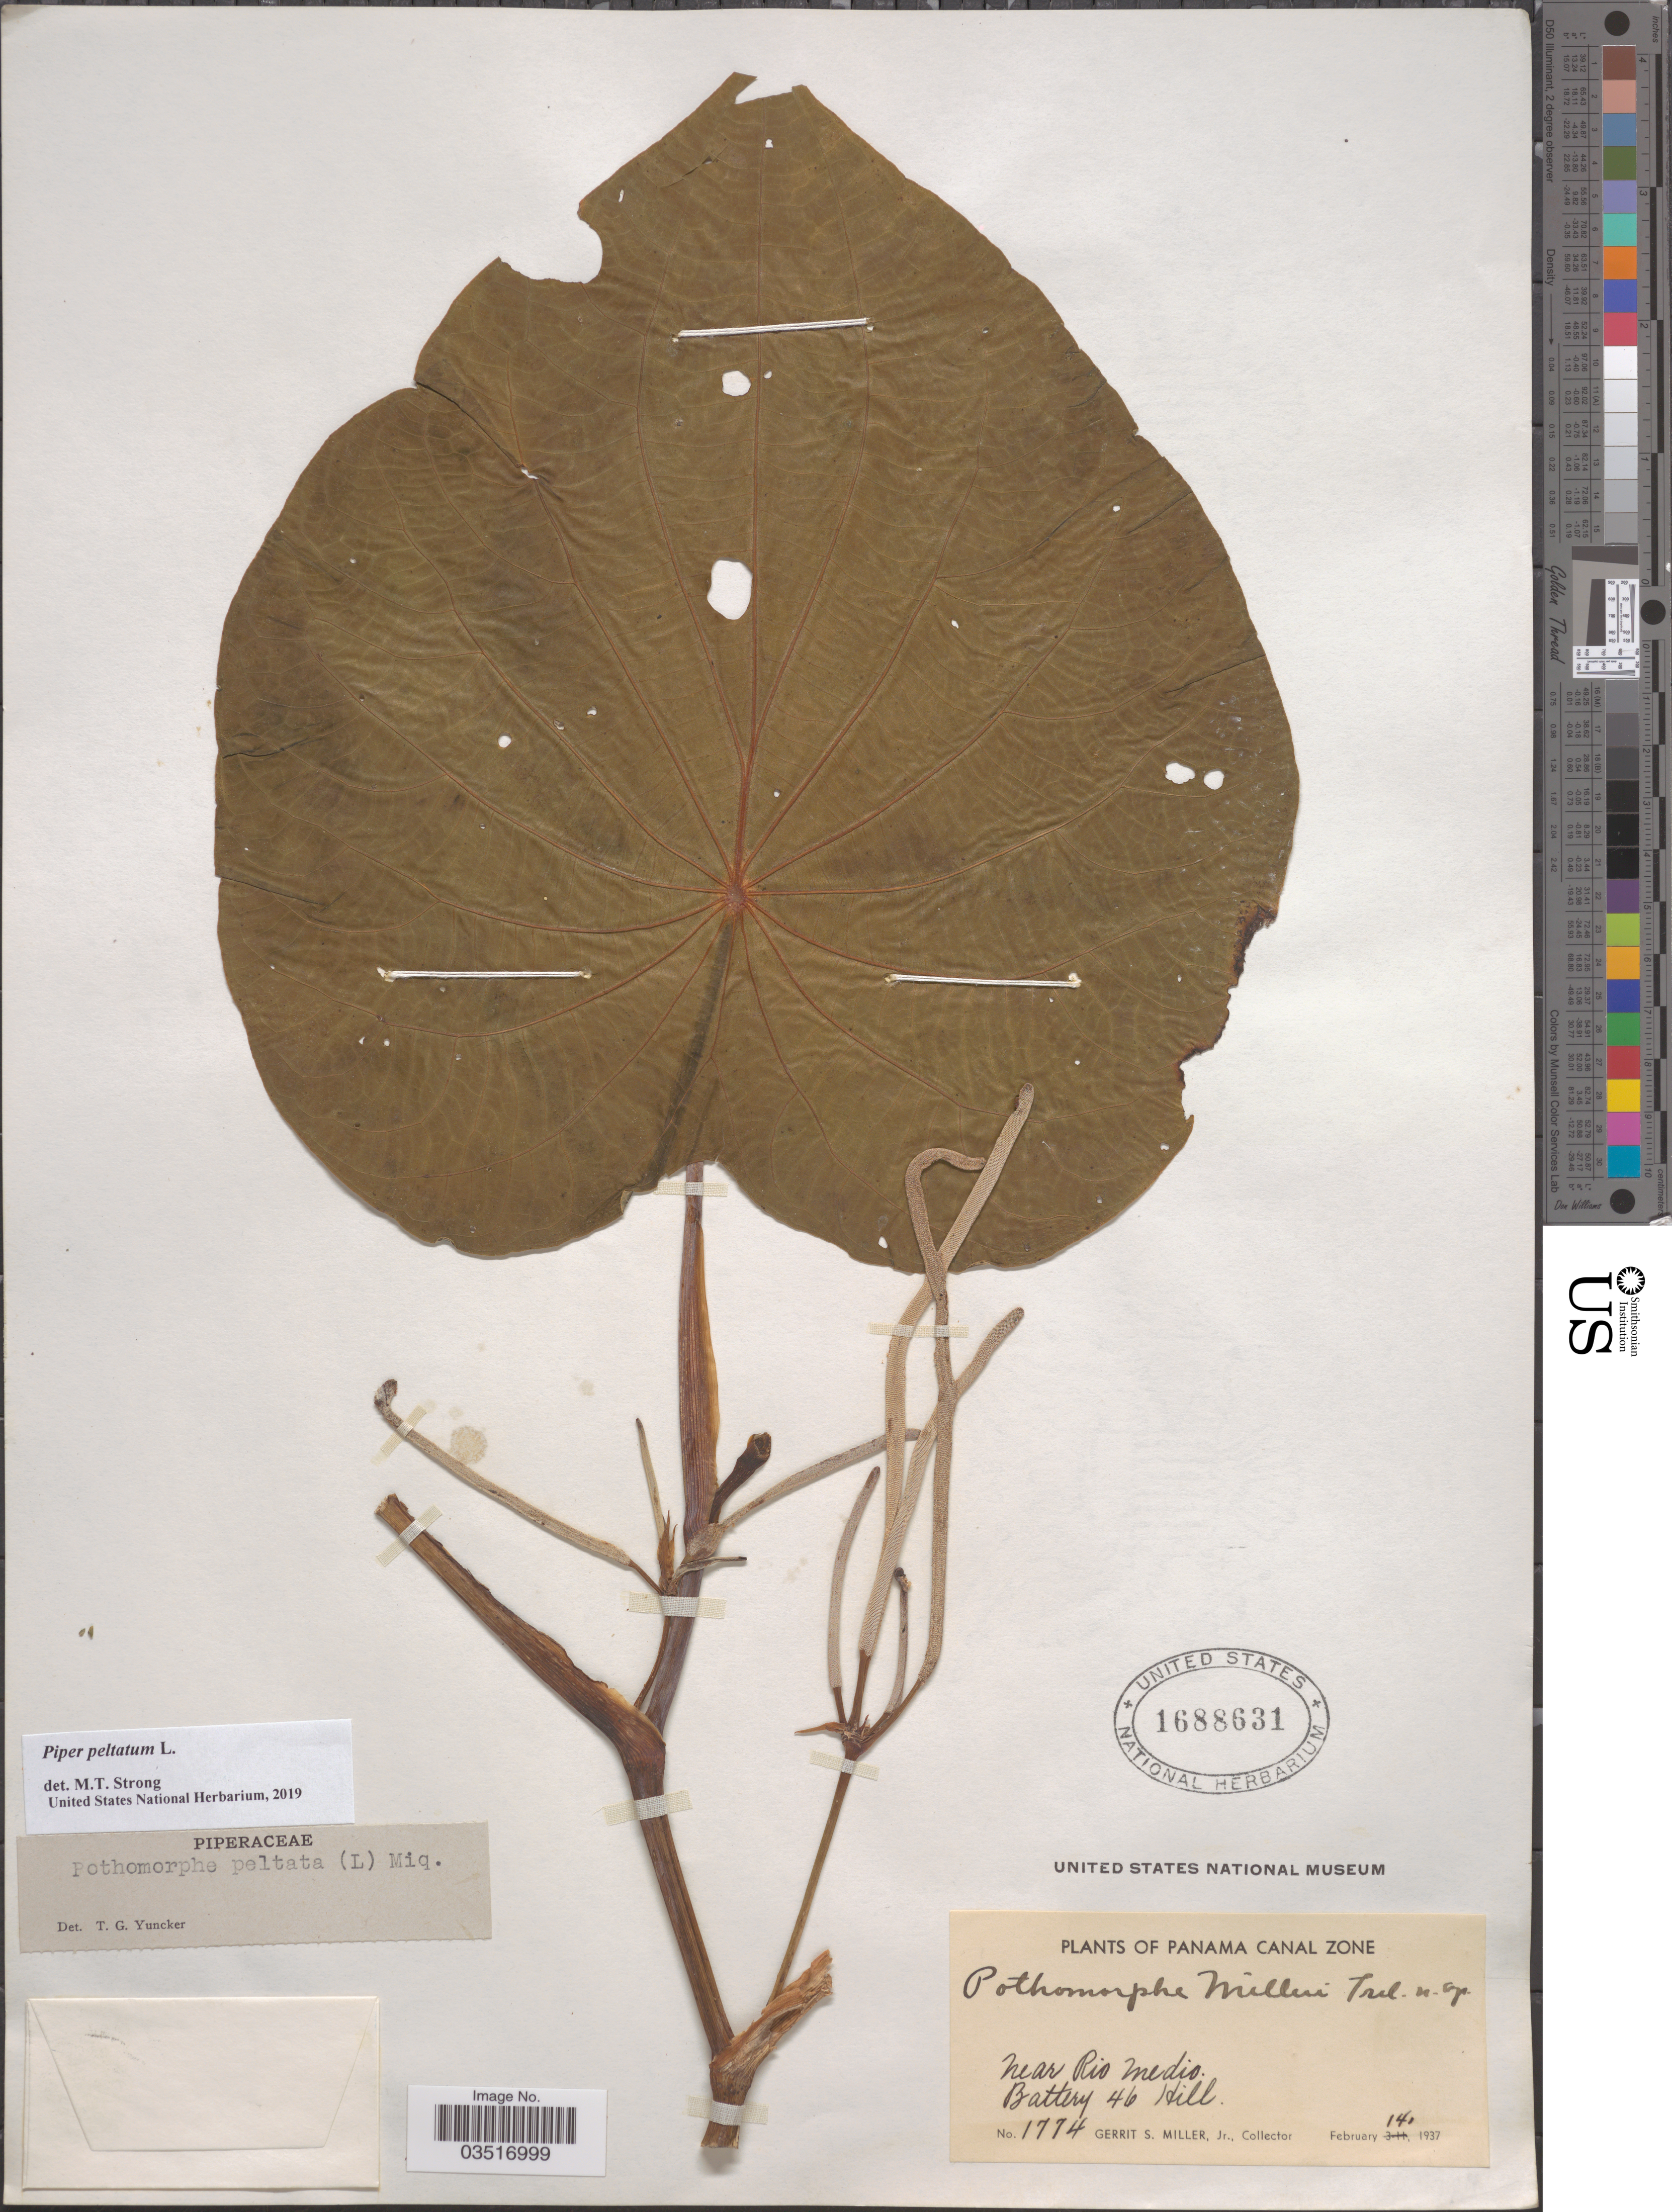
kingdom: Plantae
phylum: Tracheophyta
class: Magnoliopsida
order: Piperales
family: Piperaceae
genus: Piper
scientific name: Piper peltatum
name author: L.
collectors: G. S. Miller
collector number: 1774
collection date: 1937-02-14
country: Panama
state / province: Colón / Panamá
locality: Panama Canal Zone. Near Rio Medio. Battery 46 Hill.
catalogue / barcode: US 1688631